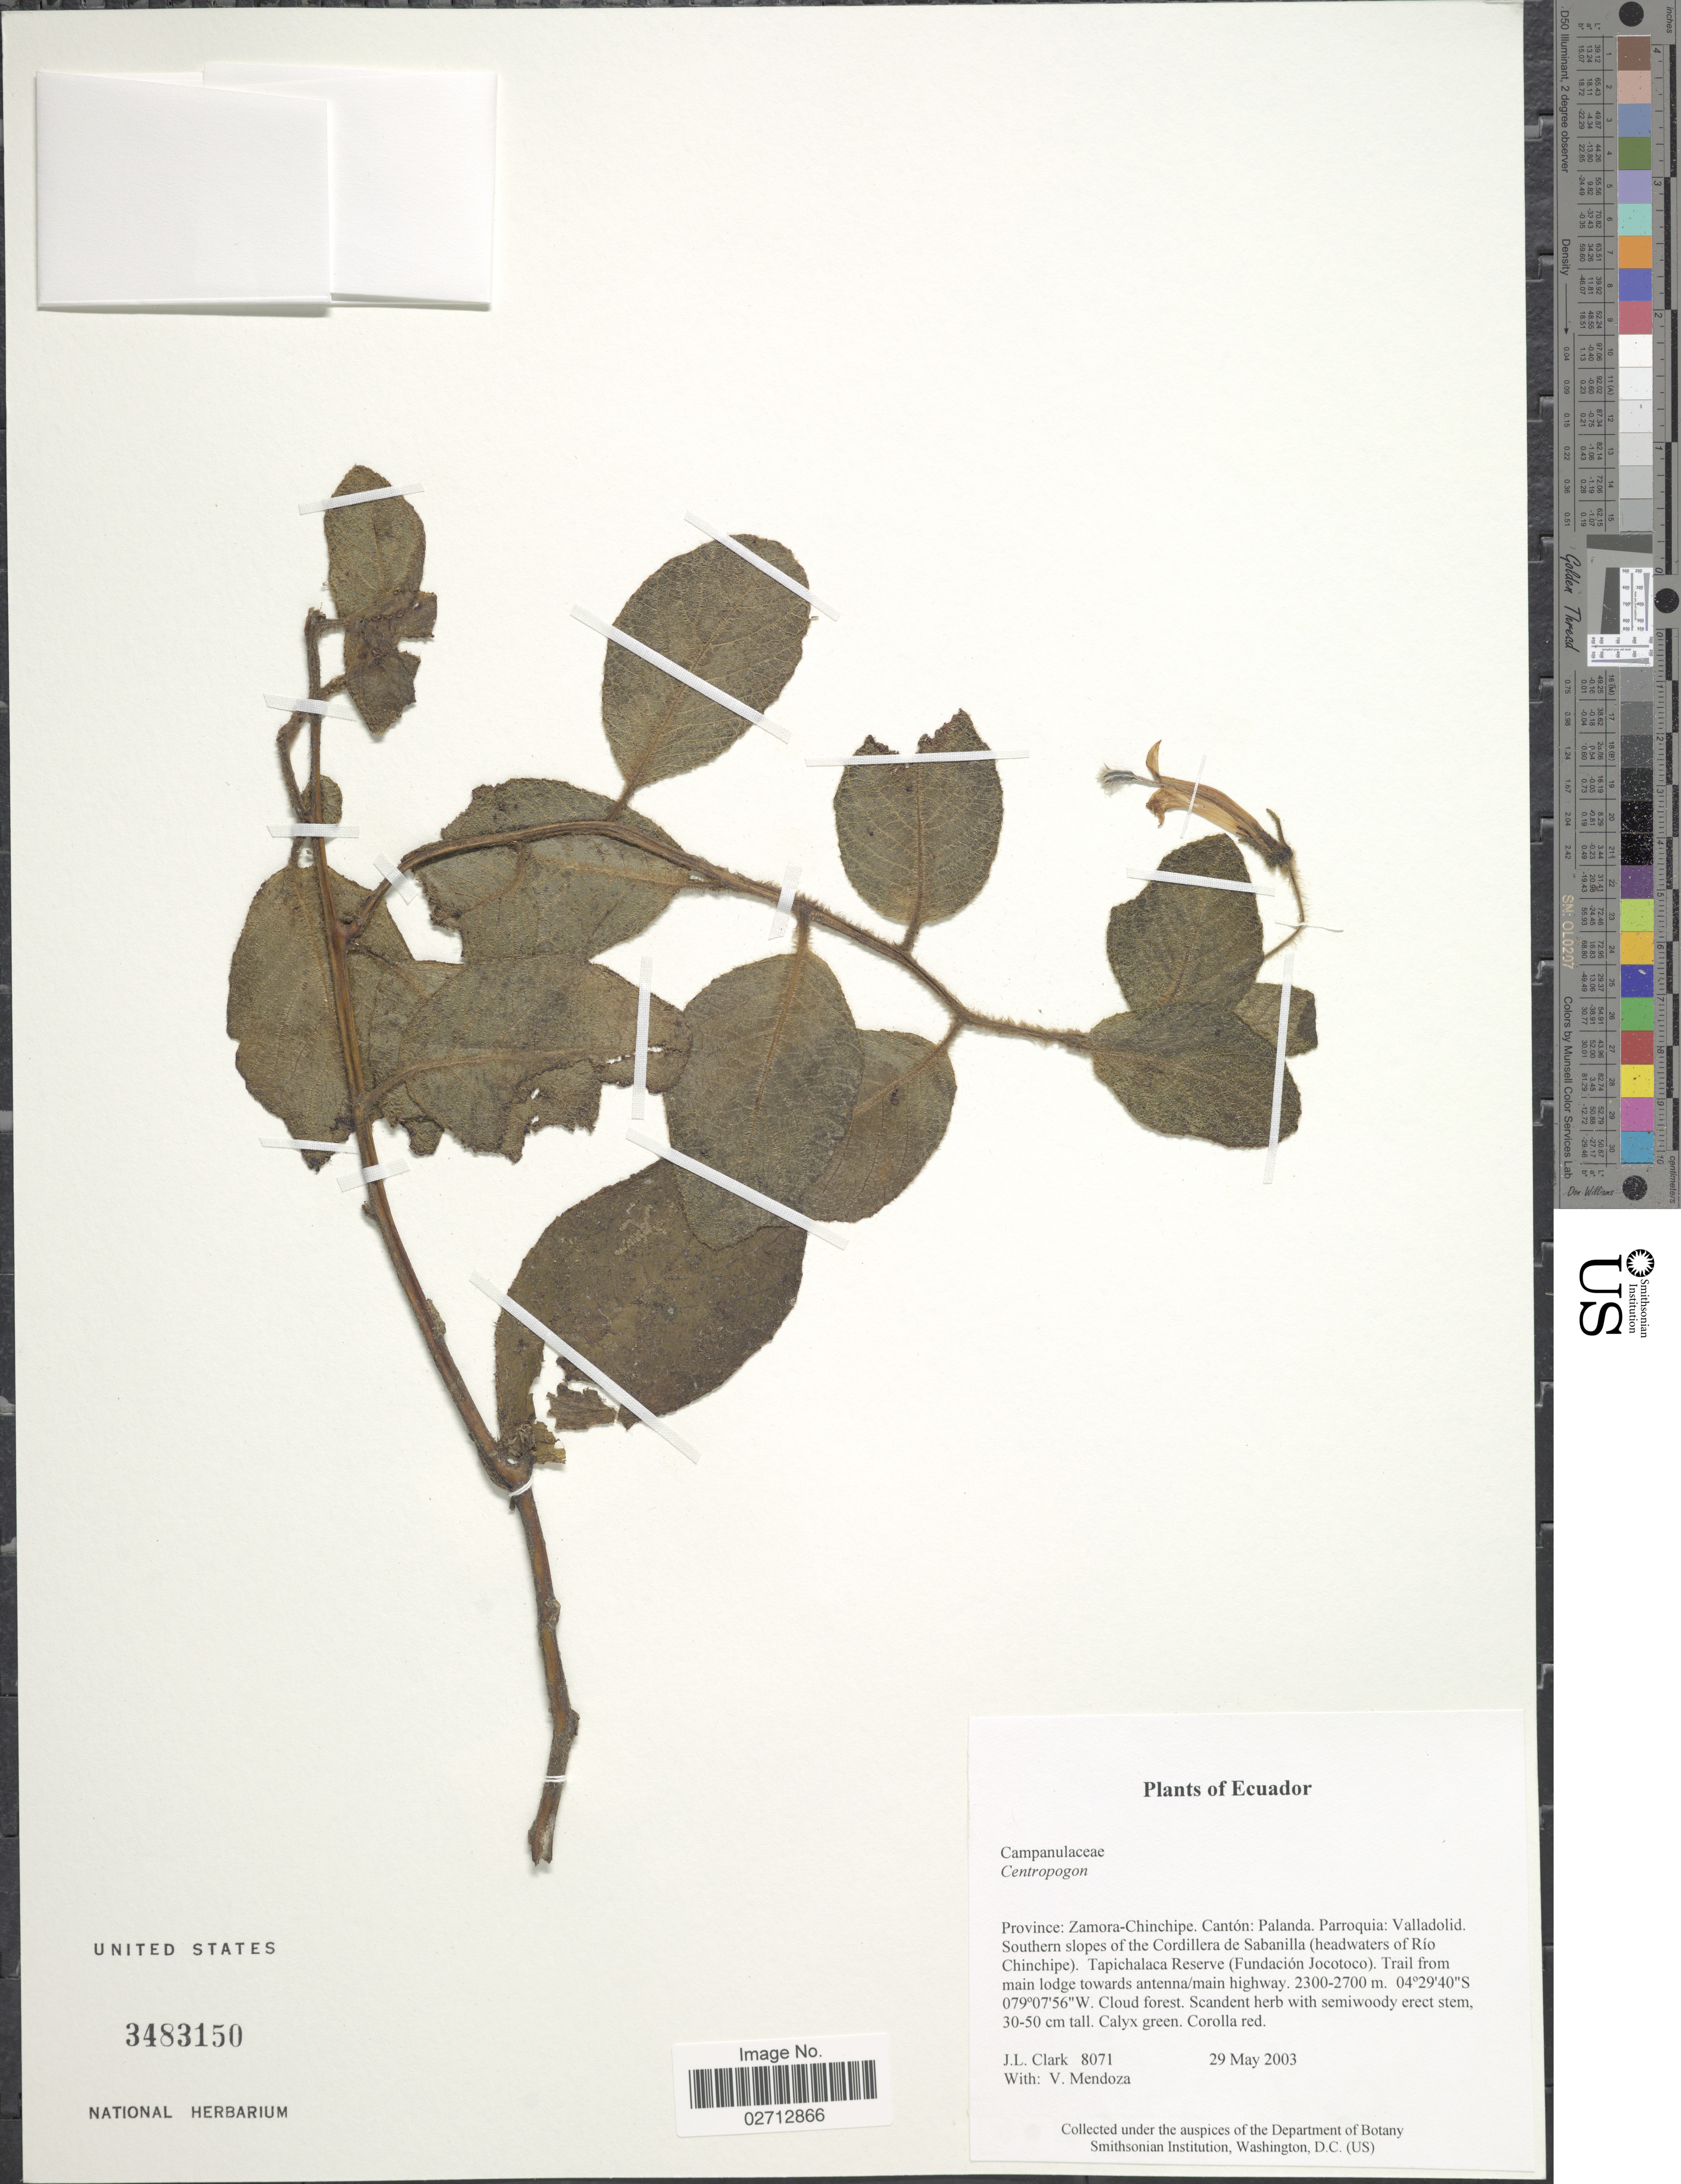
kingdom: Plantae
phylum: Tracheophyta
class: Magnoliopsida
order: Asterales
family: Campanulaceae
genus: Centropogon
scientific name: Centropogon sp.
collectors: J. L. Clark & V. Mendoza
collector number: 8071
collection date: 2003-05-29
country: Ecuador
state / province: Zamora-Chinchipe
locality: Canton: Palanda. Parroquia: Valladolid. Southern slopes of the Cordillera de Sabanilla (headwaters of Rio Chinchipe). Tapichalaca Reserve (Fundacion Jocotoco). Trail from main lodge towards antenna/main highway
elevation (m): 2300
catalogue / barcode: US 3483150